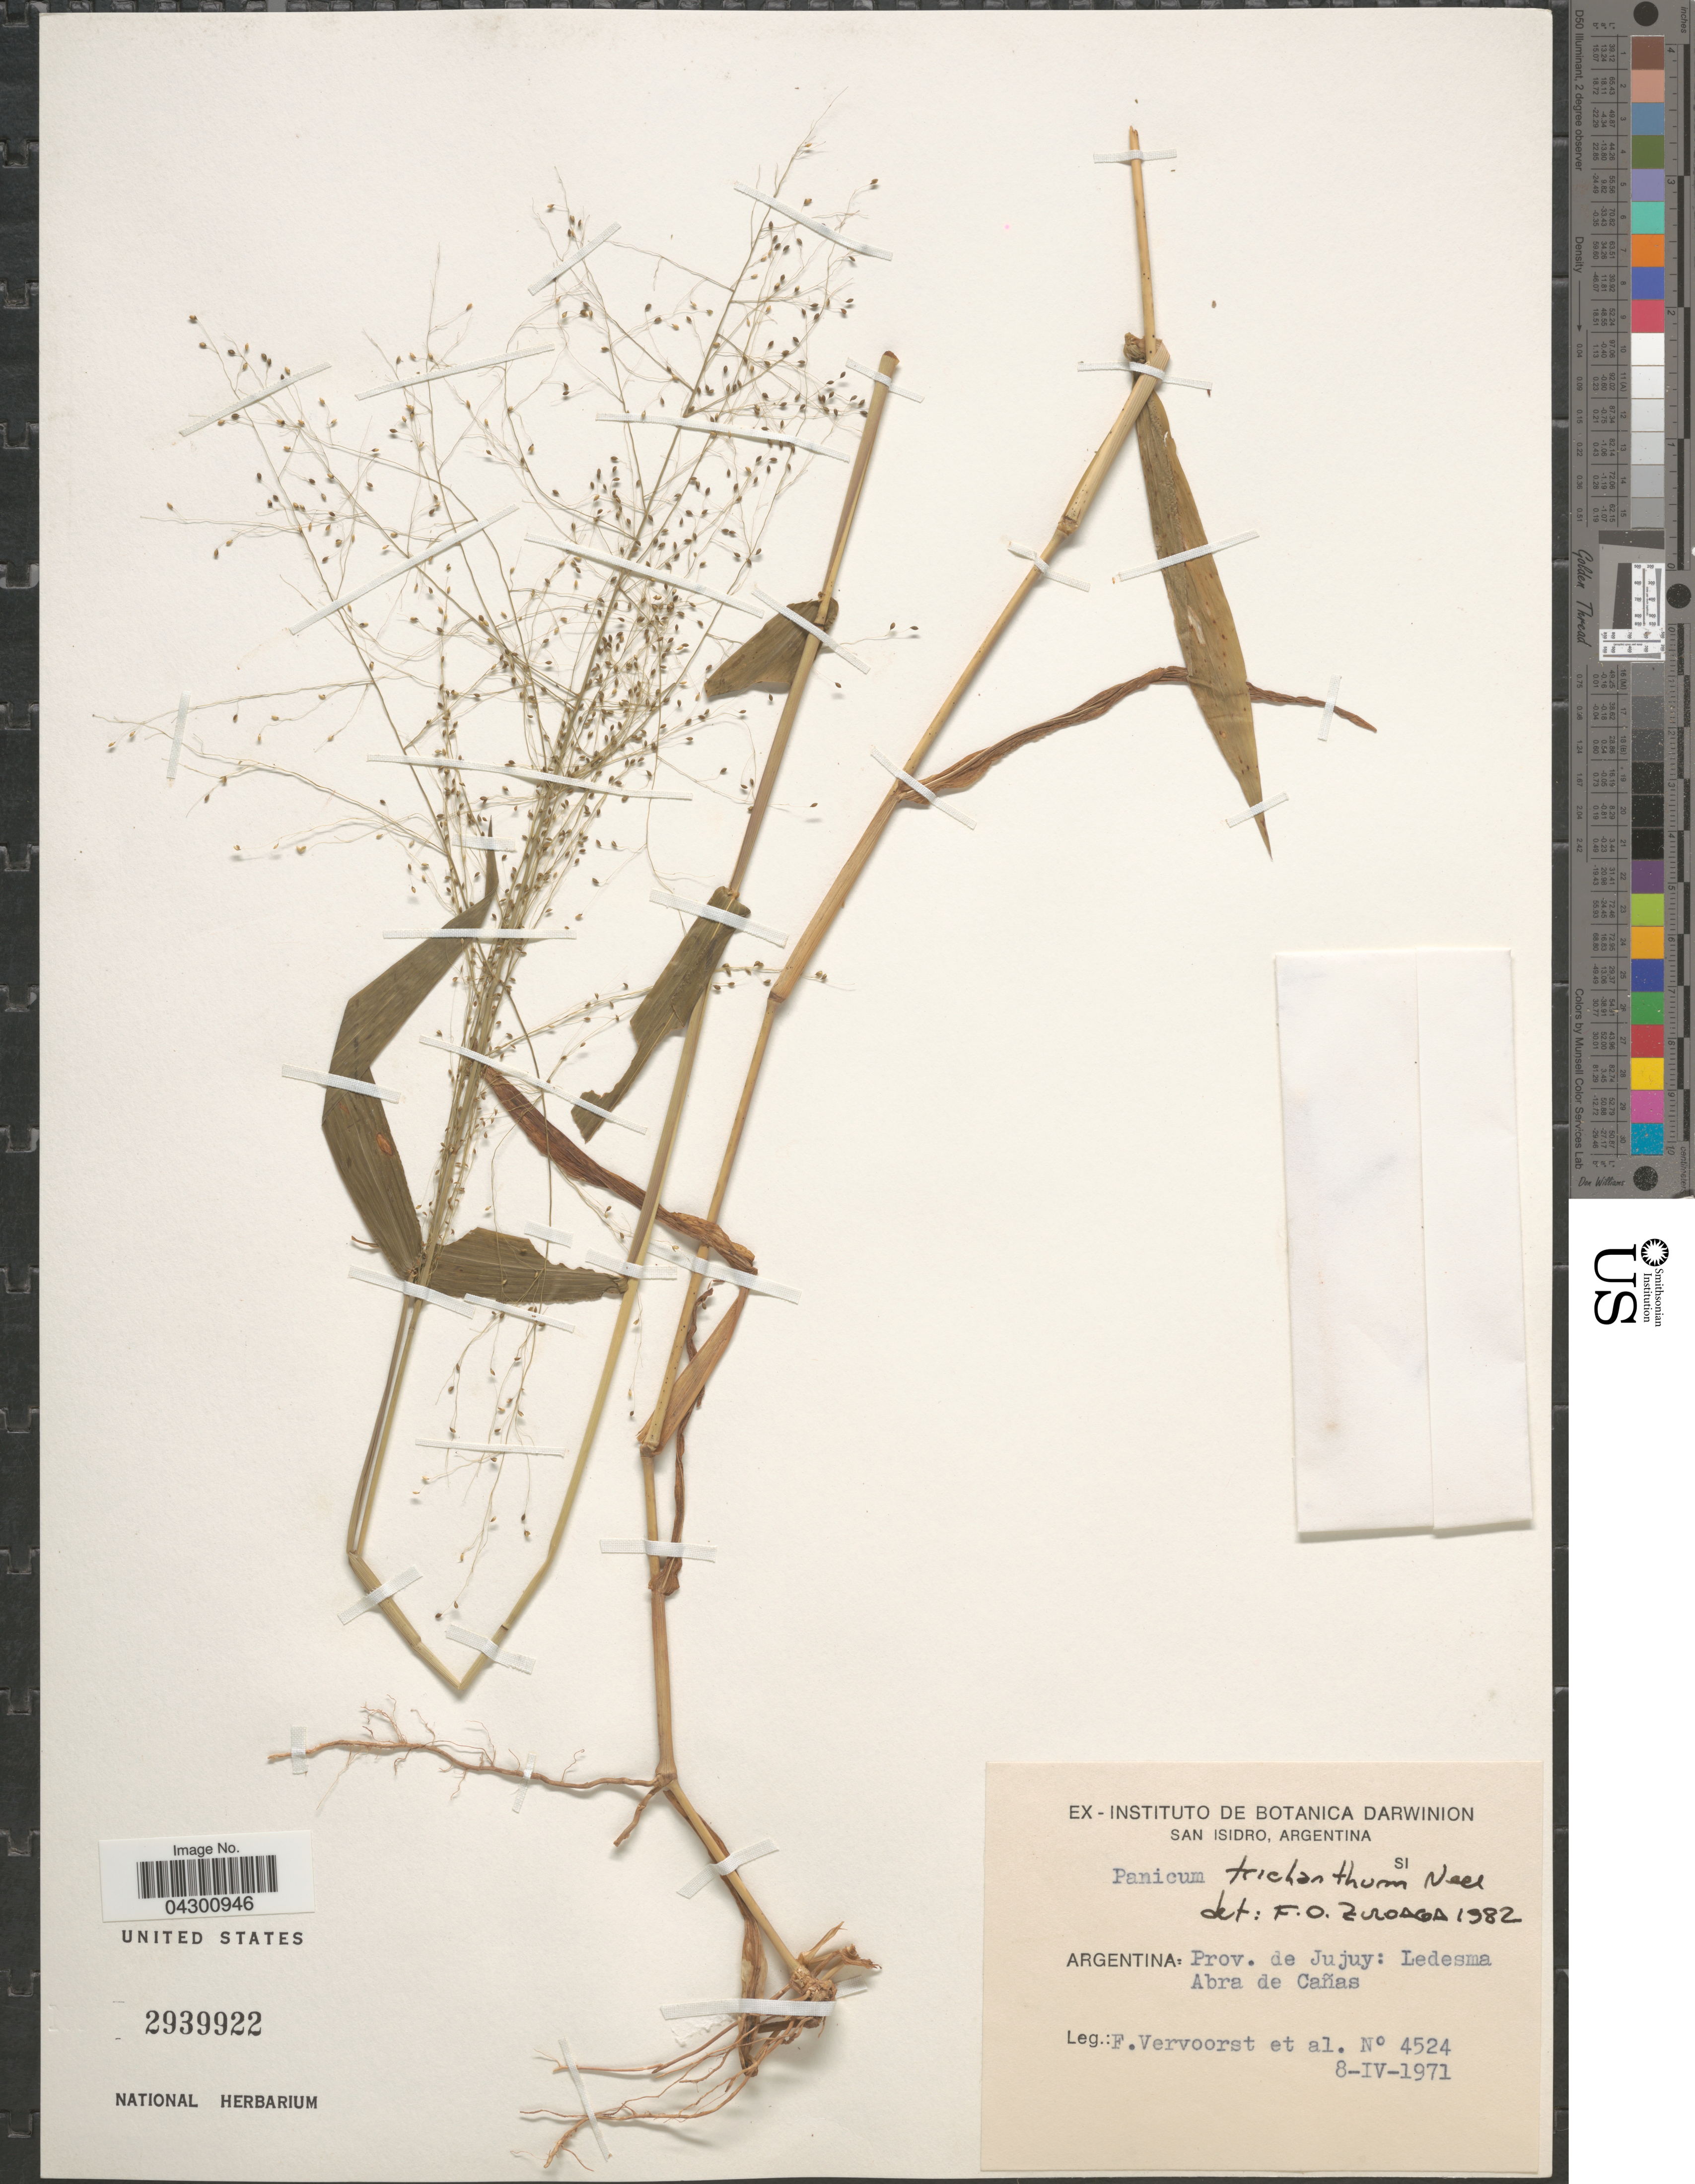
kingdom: Plantae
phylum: Tracheophyta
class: Liliopsida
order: Poales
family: Poaceae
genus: Panicum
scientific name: Panicum trichanthum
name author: Nees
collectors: F. Vervoorst & et al.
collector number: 4524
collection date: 1971-04-08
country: Argentina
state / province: Jujuy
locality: Ledesma. Abra de Cañas.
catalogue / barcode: US 2939922